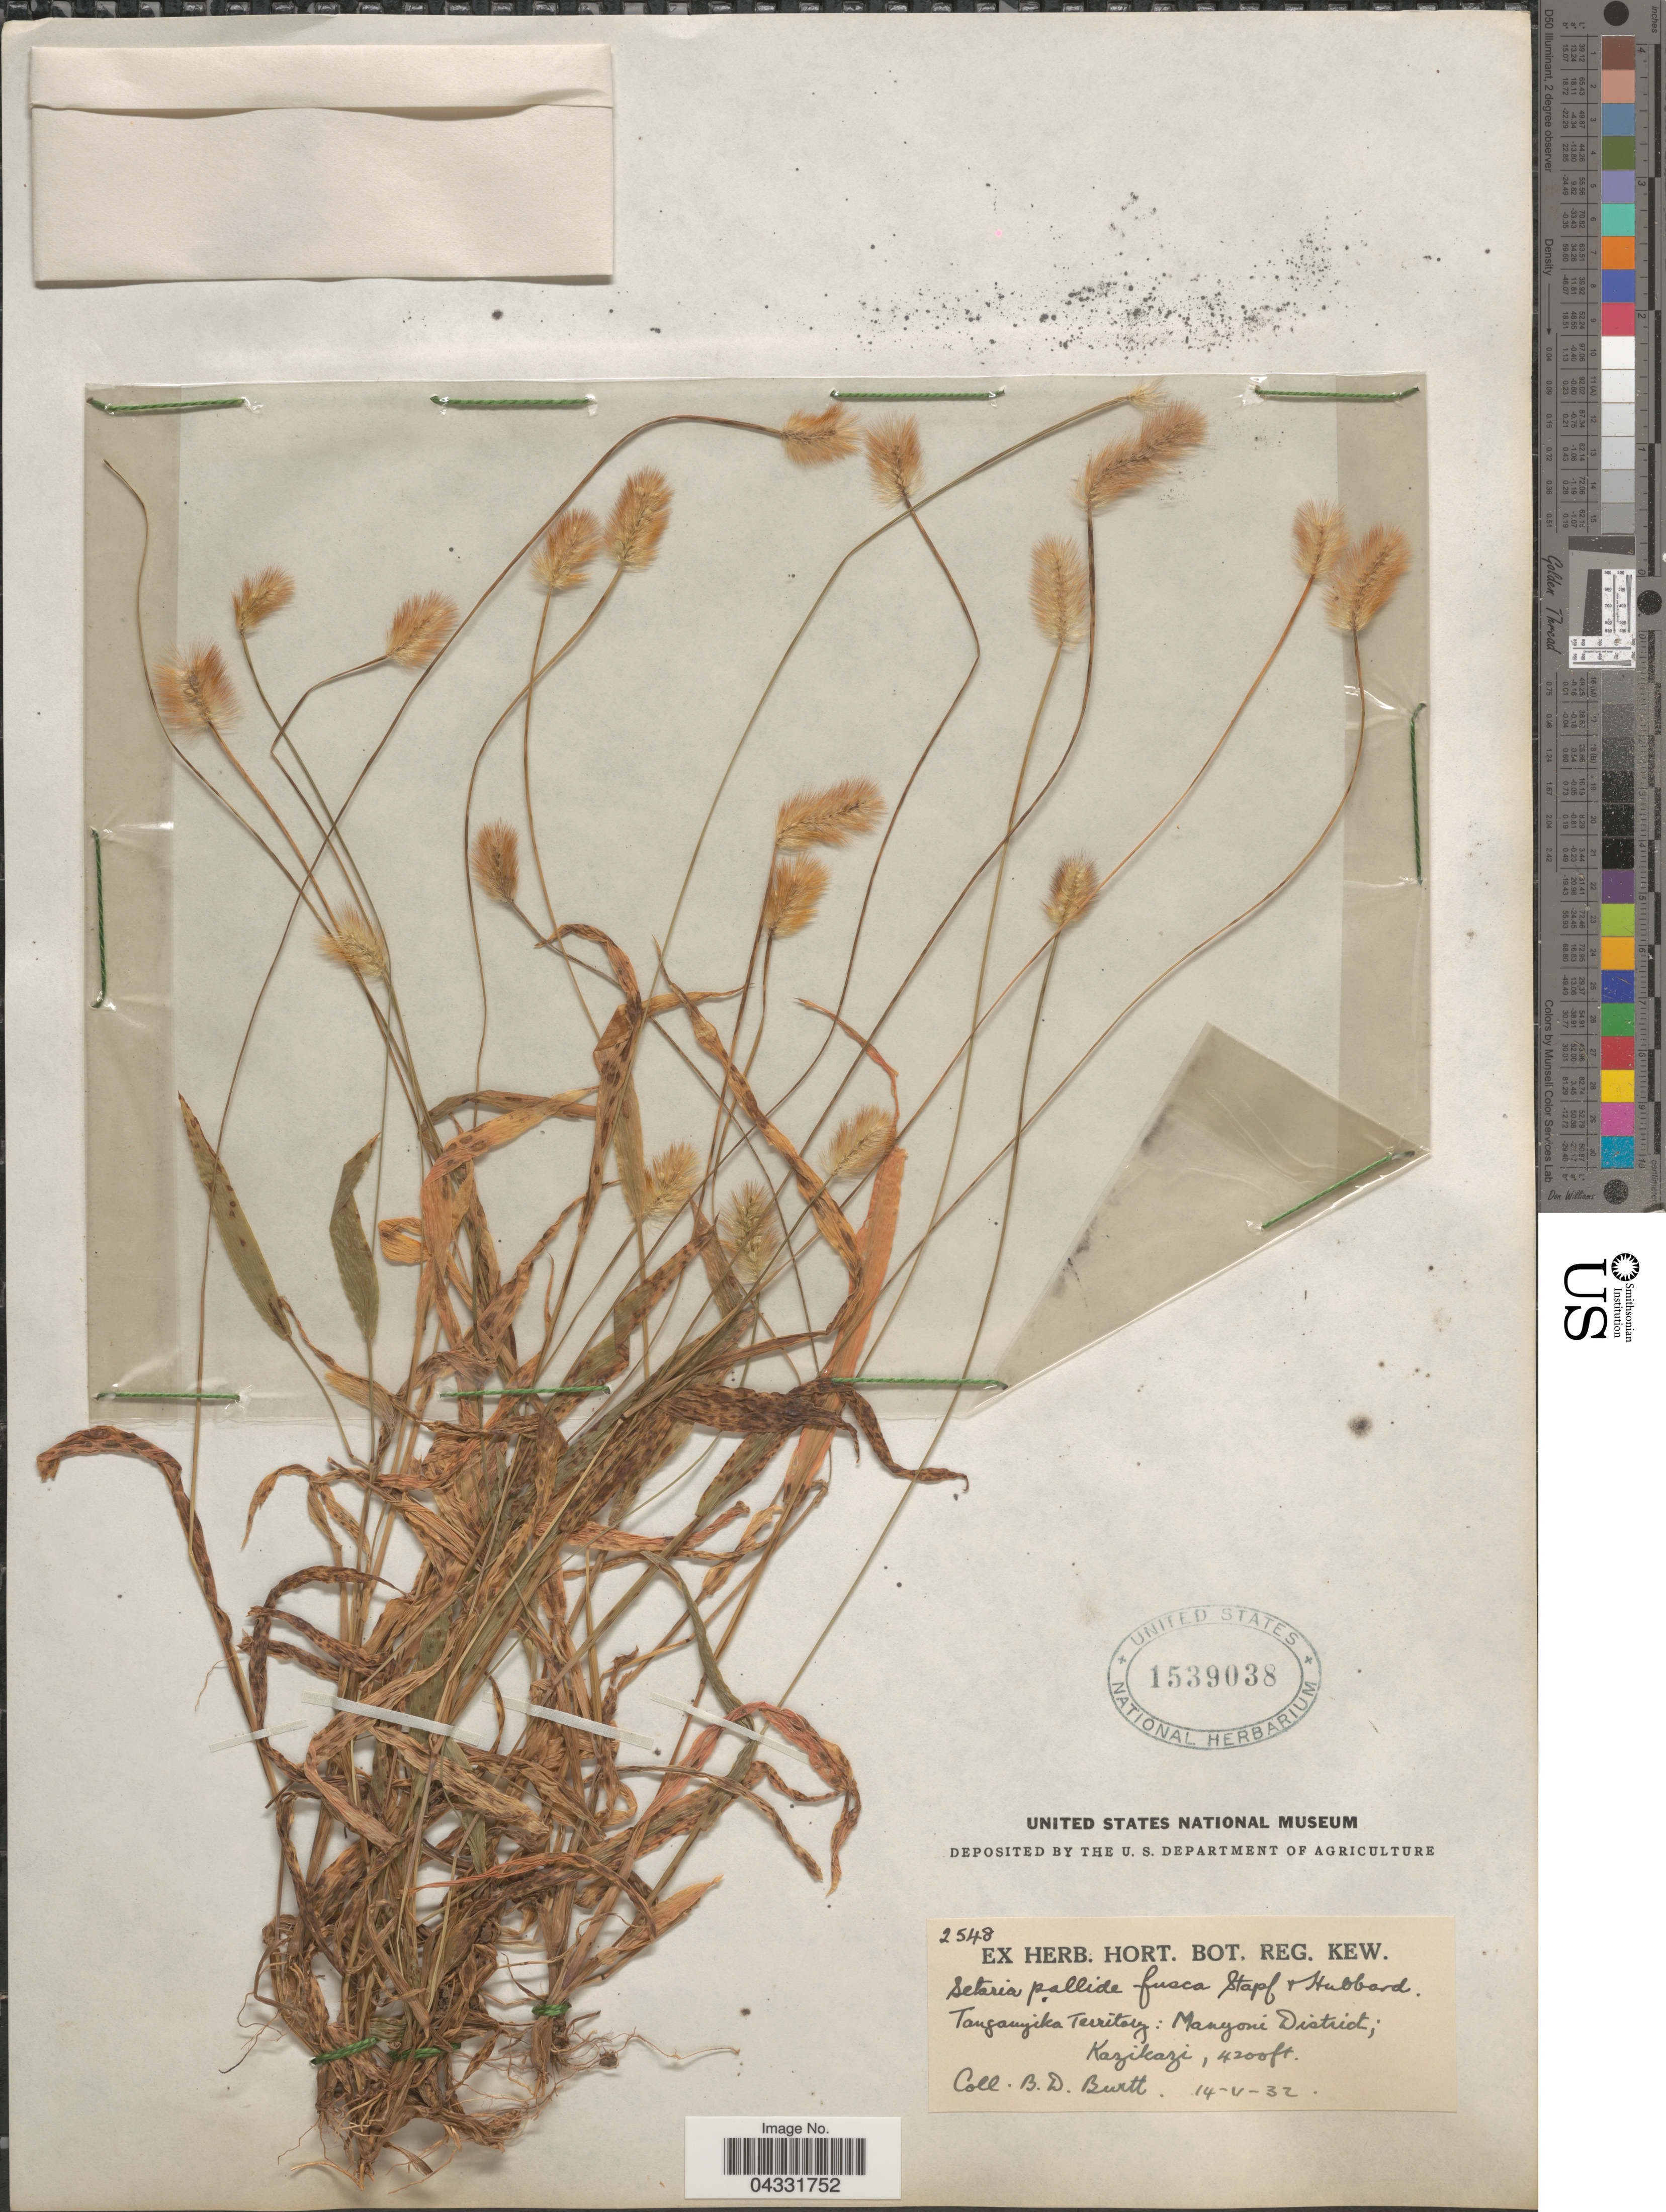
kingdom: Plantae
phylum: Tracheophyta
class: Liliopsida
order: Poales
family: Poaceae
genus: Setaria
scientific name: Setaria pallide-fusca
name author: (Schumach.) Stapf & C.E. Hubb.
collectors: B. D. Burtt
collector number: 2548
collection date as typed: Transcribed d/m/y: 14/5/32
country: Tanzania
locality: Tanganyika Territory: Manyoni District; Kazikazi.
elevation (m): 1280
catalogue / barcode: US 1539038